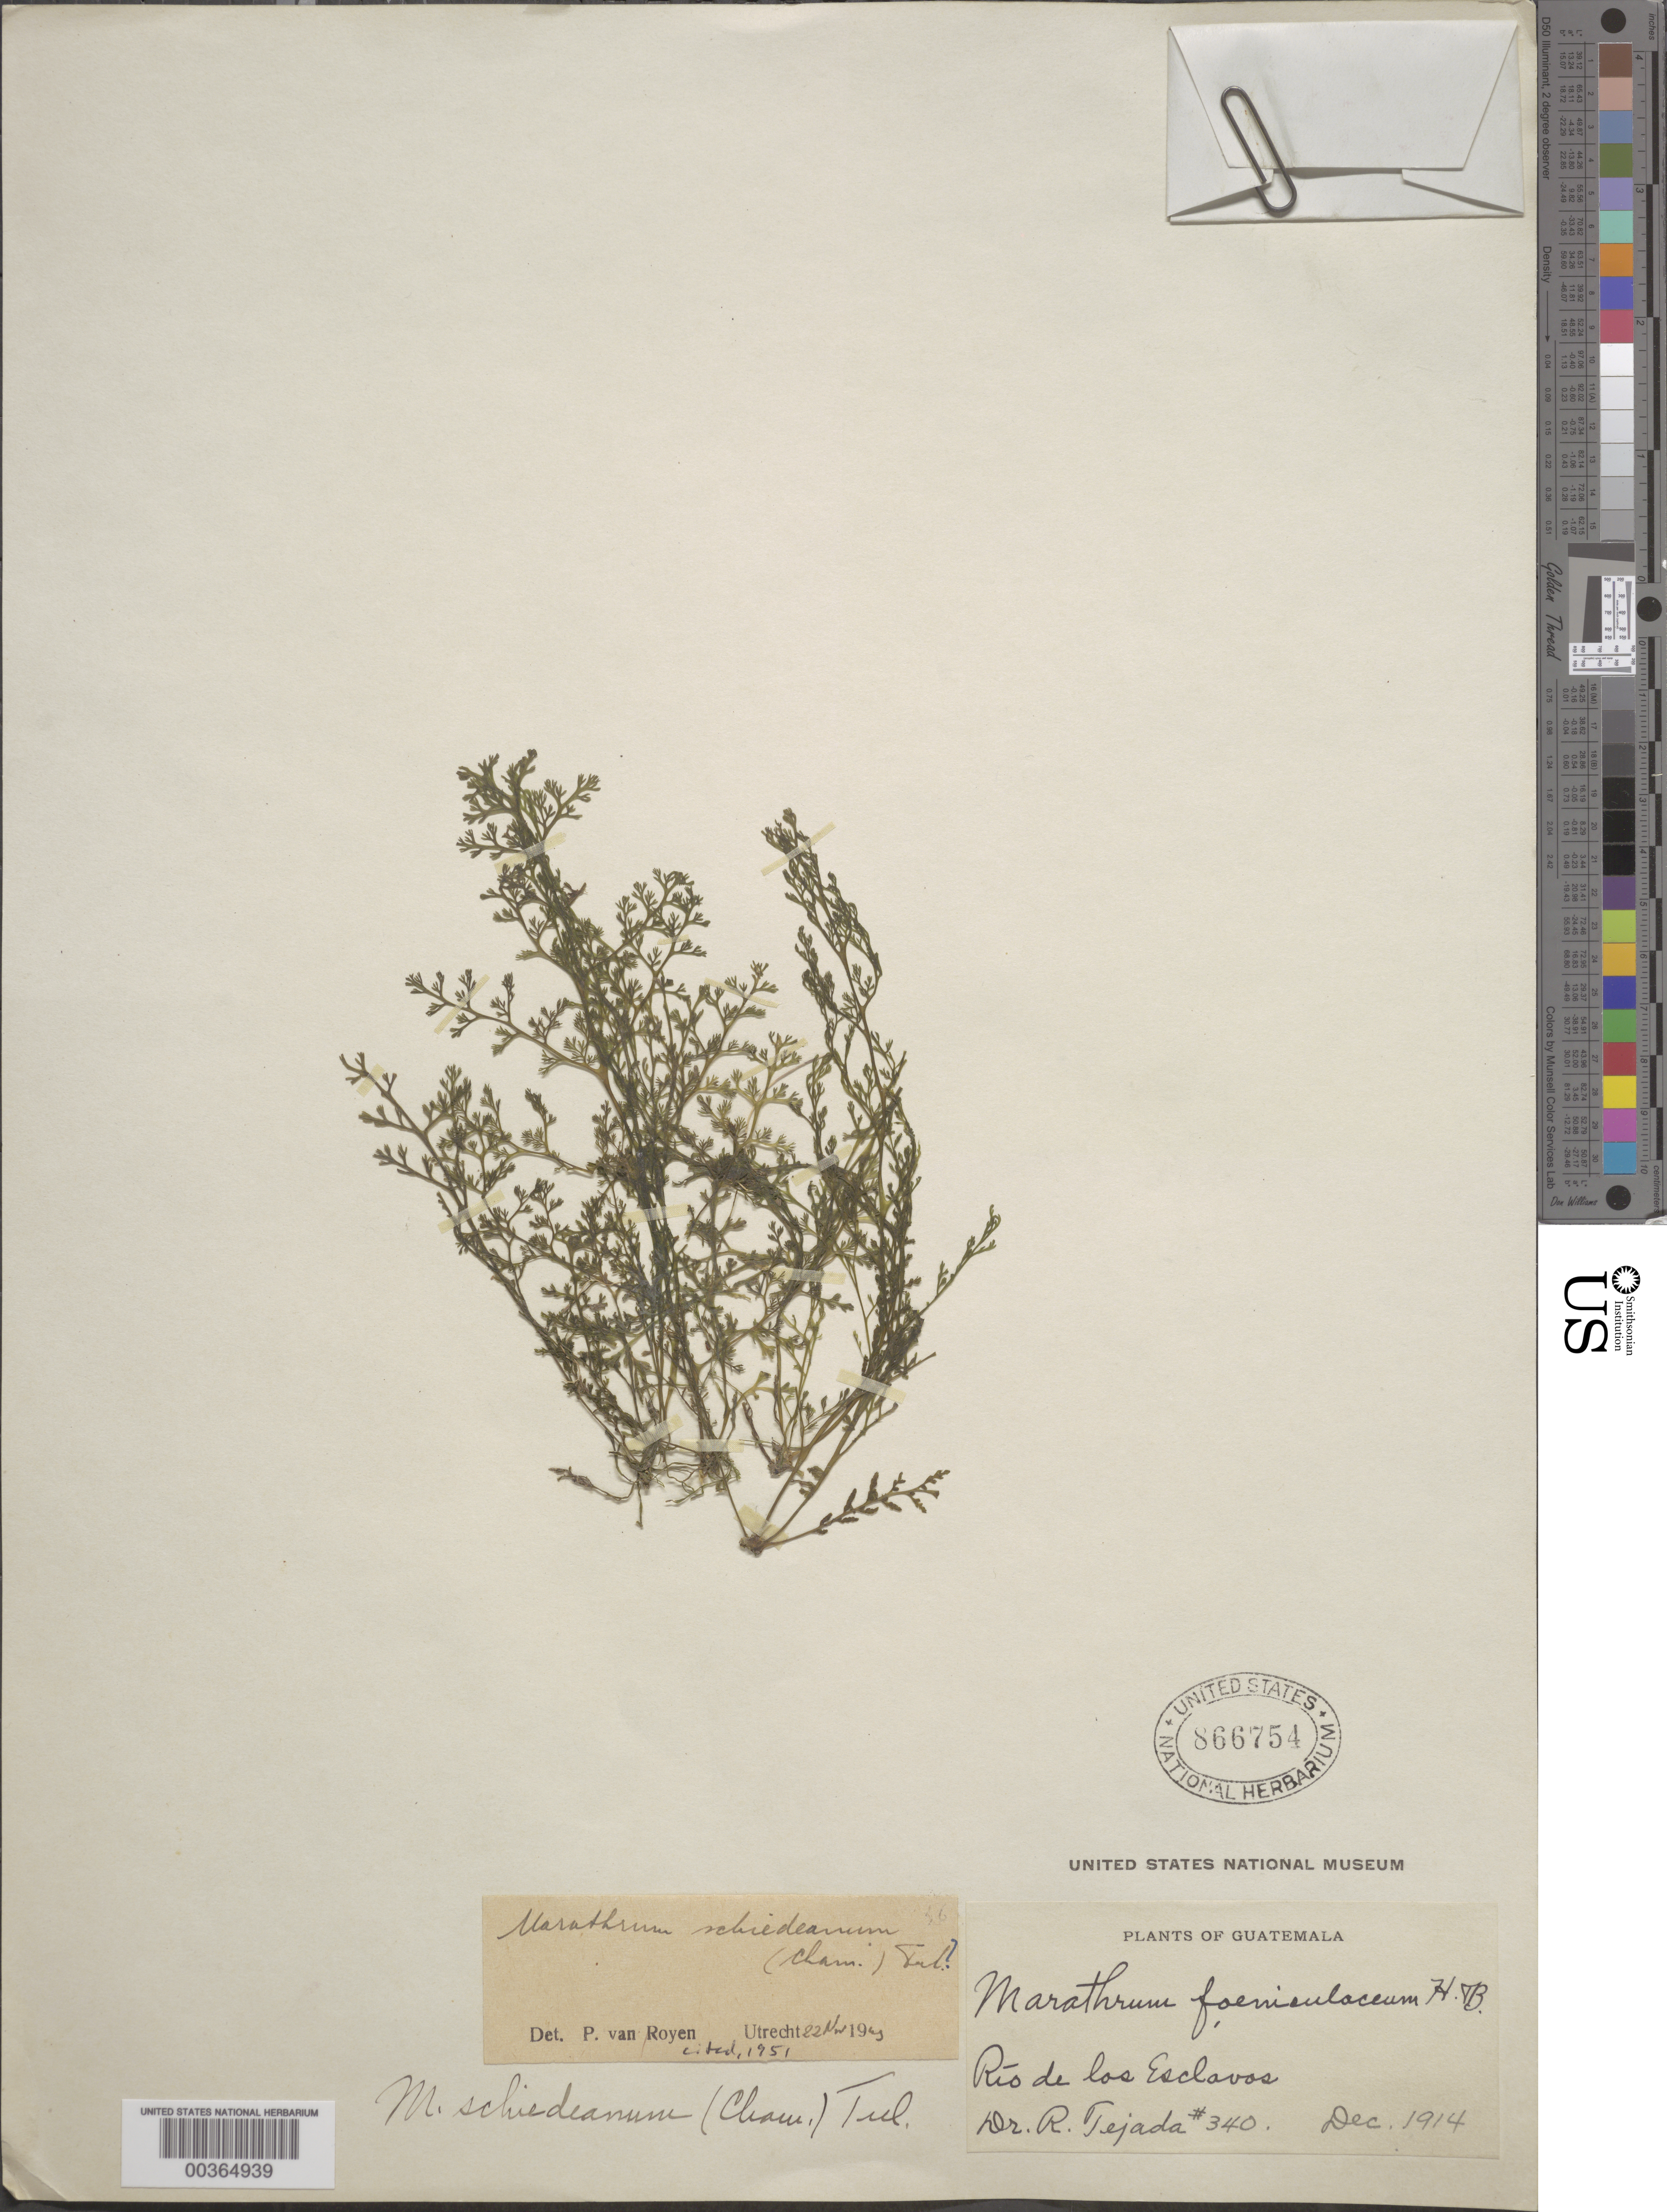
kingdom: Plantae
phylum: Tracheophyta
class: Magnoliopsida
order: Malpighiales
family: Podostemaceae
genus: Marathrum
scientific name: Marathrum schiedeanum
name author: Cham.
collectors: R. Tejada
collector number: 340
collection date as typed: Dec 1914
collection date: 1914-12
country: Guatemala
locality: Rio de la esclavos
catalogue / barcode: US 866754